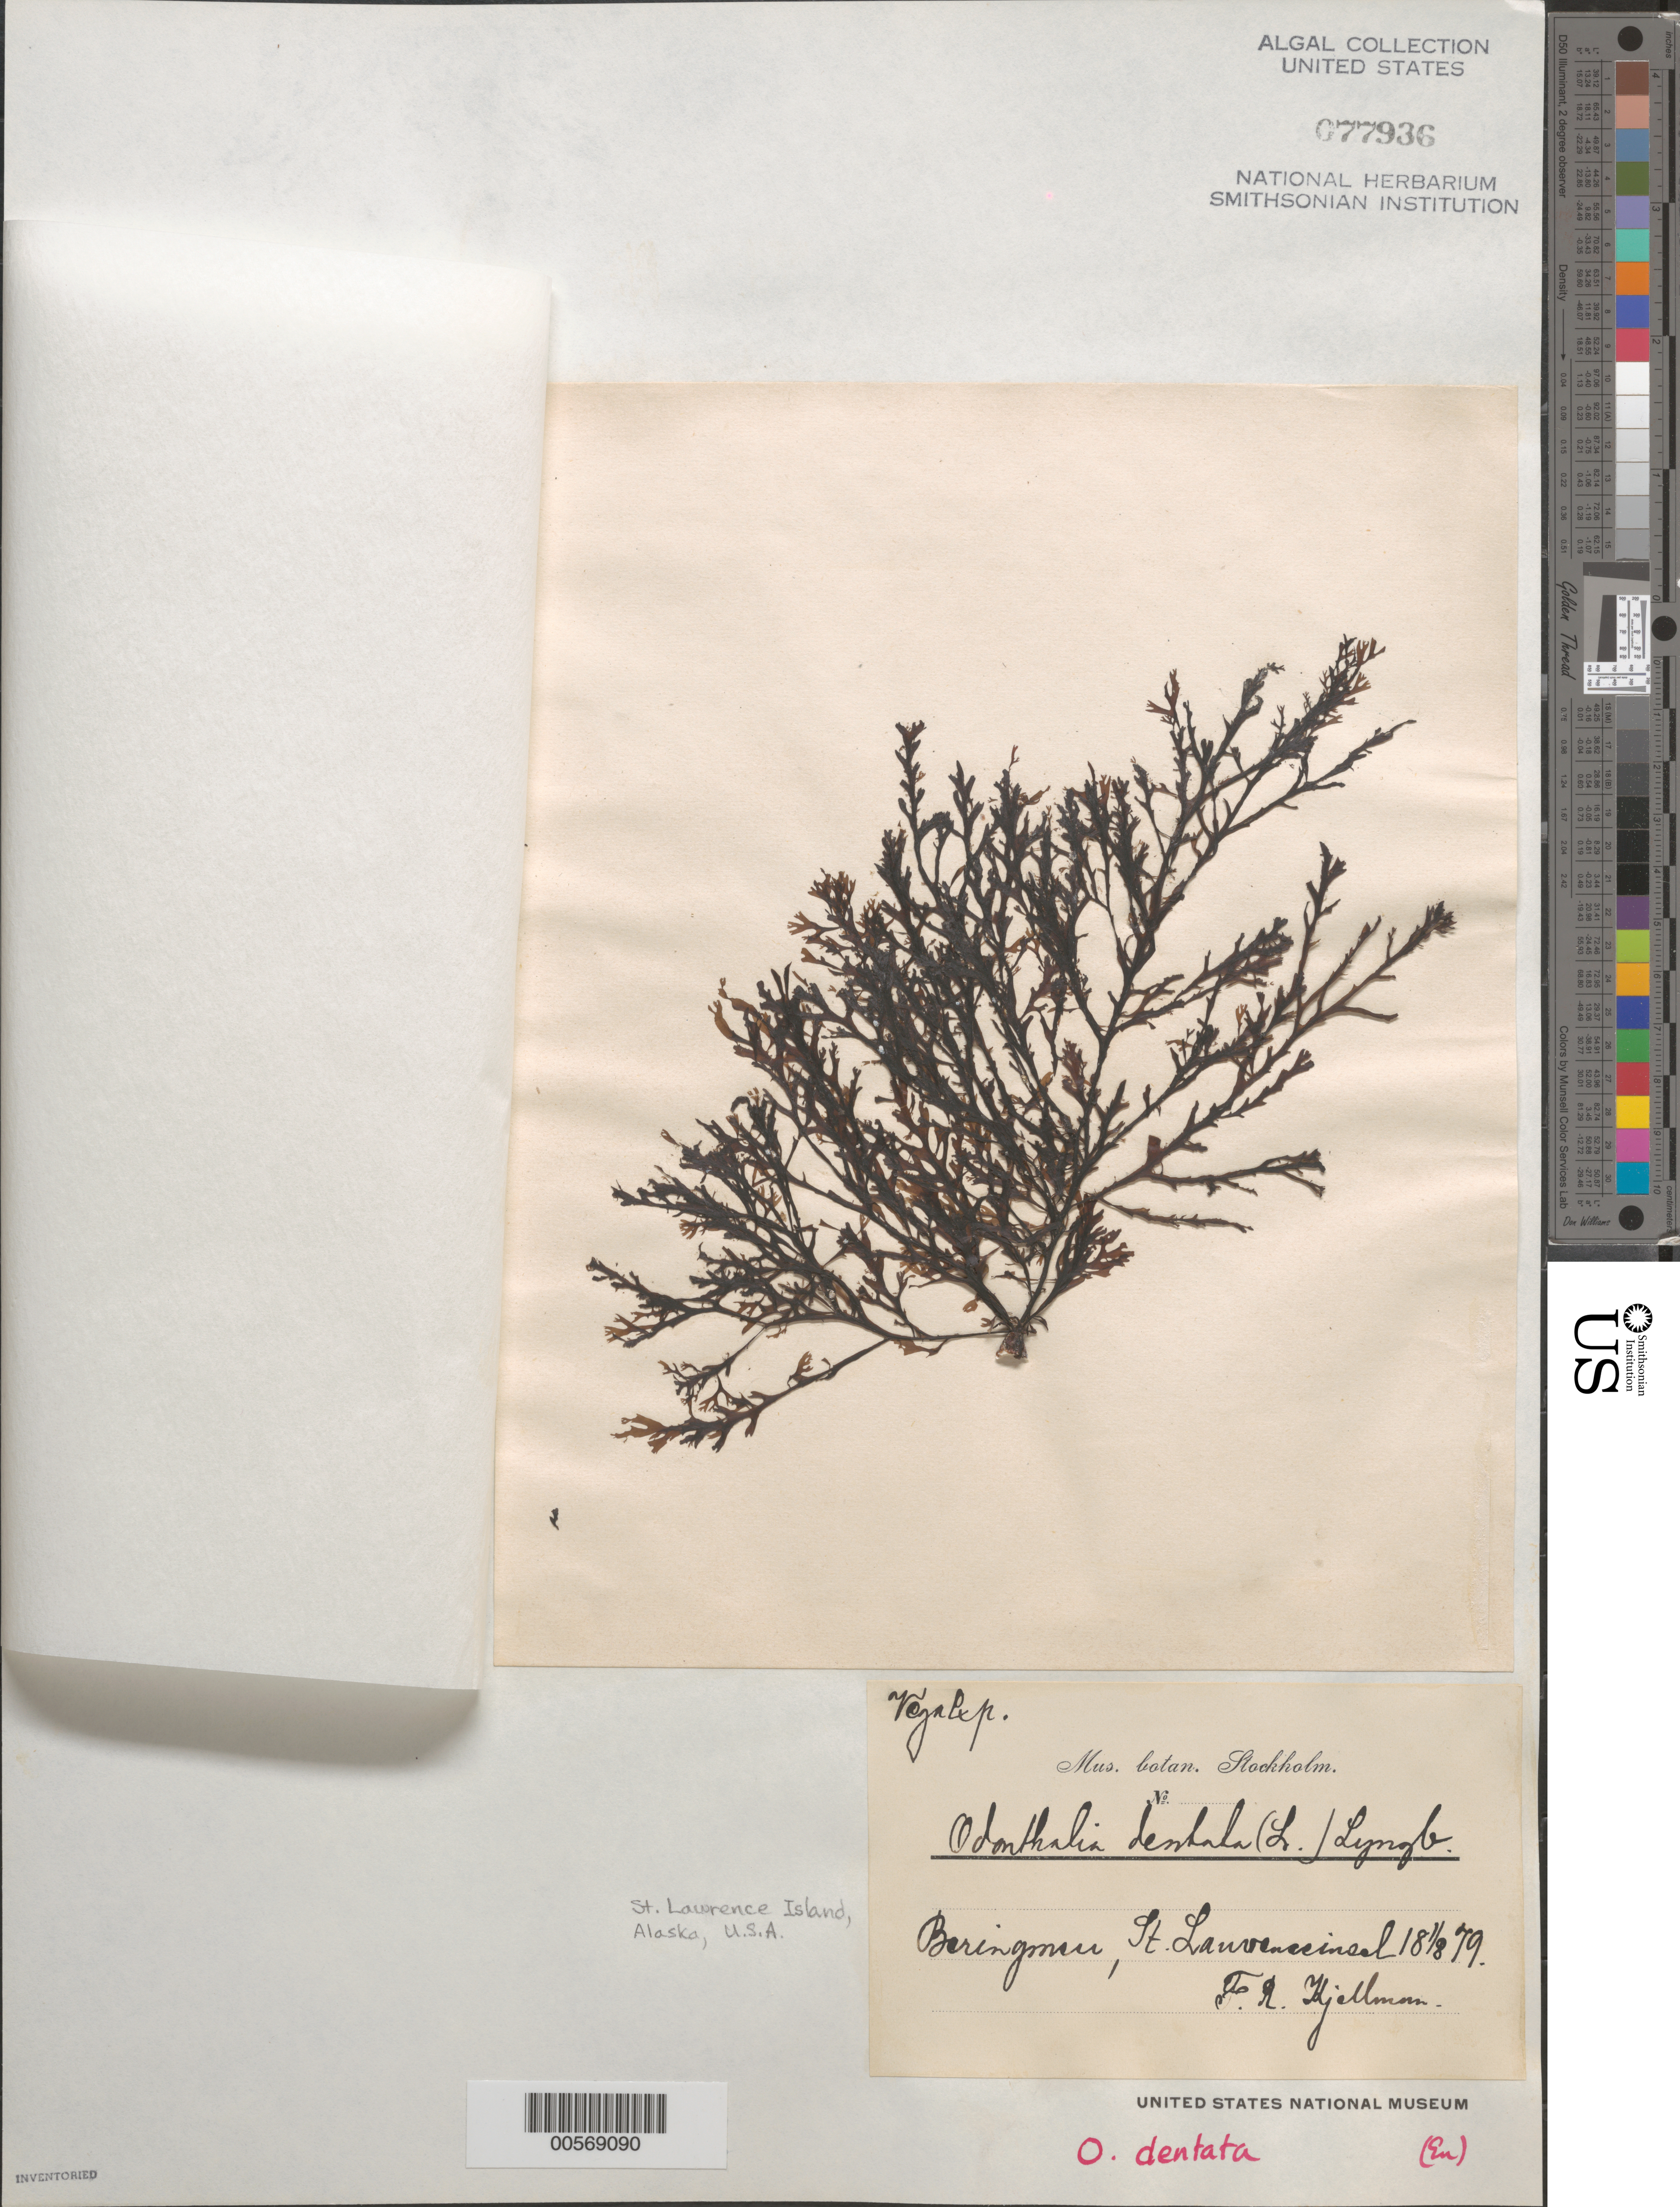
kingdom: Plantae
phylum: Rhodophyta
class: Florideophyceae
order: Ceramiales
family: Rhodomelaceae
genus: Odonthalia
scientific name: Odonthalia dentata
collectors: F. R. Kjellman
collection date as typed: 01 Aug 1879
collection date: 1879-08-01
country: United States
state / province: Alaska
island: St. Lawrence Island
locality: Bering Sea (Beringmeer)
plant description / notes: Vega Expedition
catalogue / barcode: US 77936